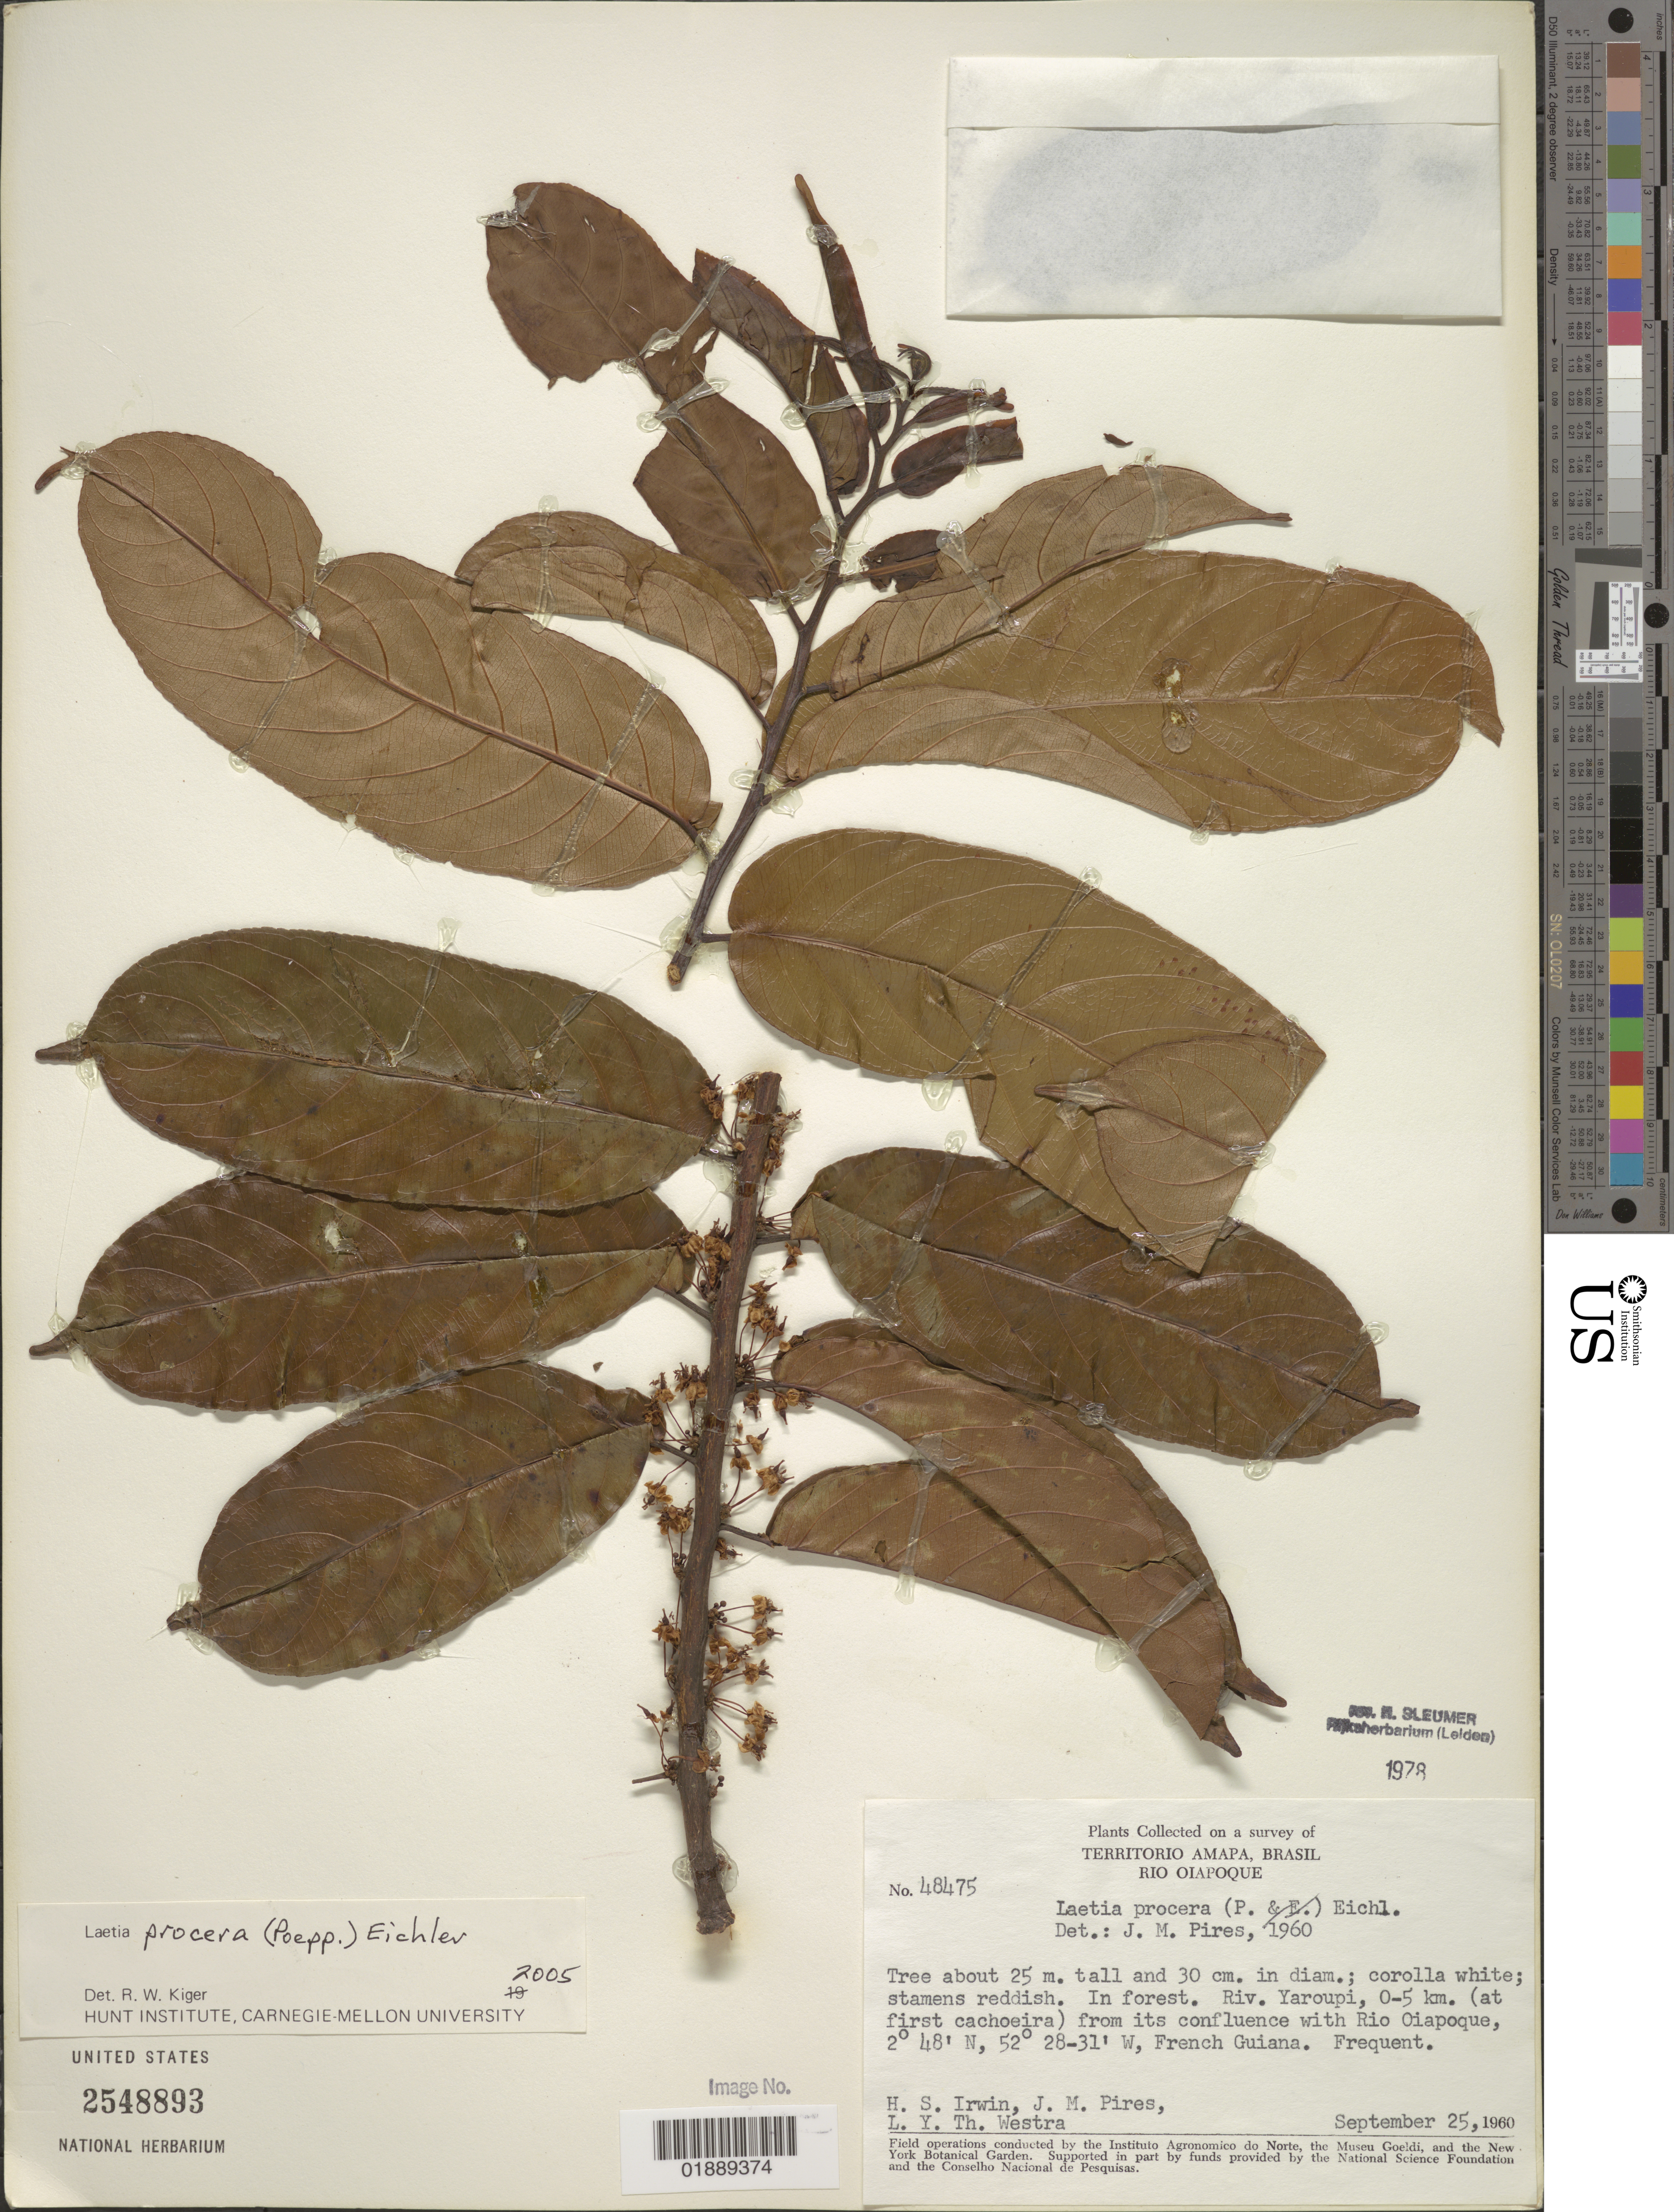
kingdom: Plantae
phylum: Tracheophyta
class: Magnoliopsida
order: Malpighiales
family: Salicaceae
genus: Laetia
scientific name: Laetia procera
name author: (Poepp.) Eichler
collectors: H. Irwin, H. Irwin, J. M. Pires & L. Y. T. Westra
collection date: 1960-09-25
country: French Guiana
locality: Riv. Yaroupi, 0-5 km (at first cachoeira) from its confluence with Rio Oiapoque